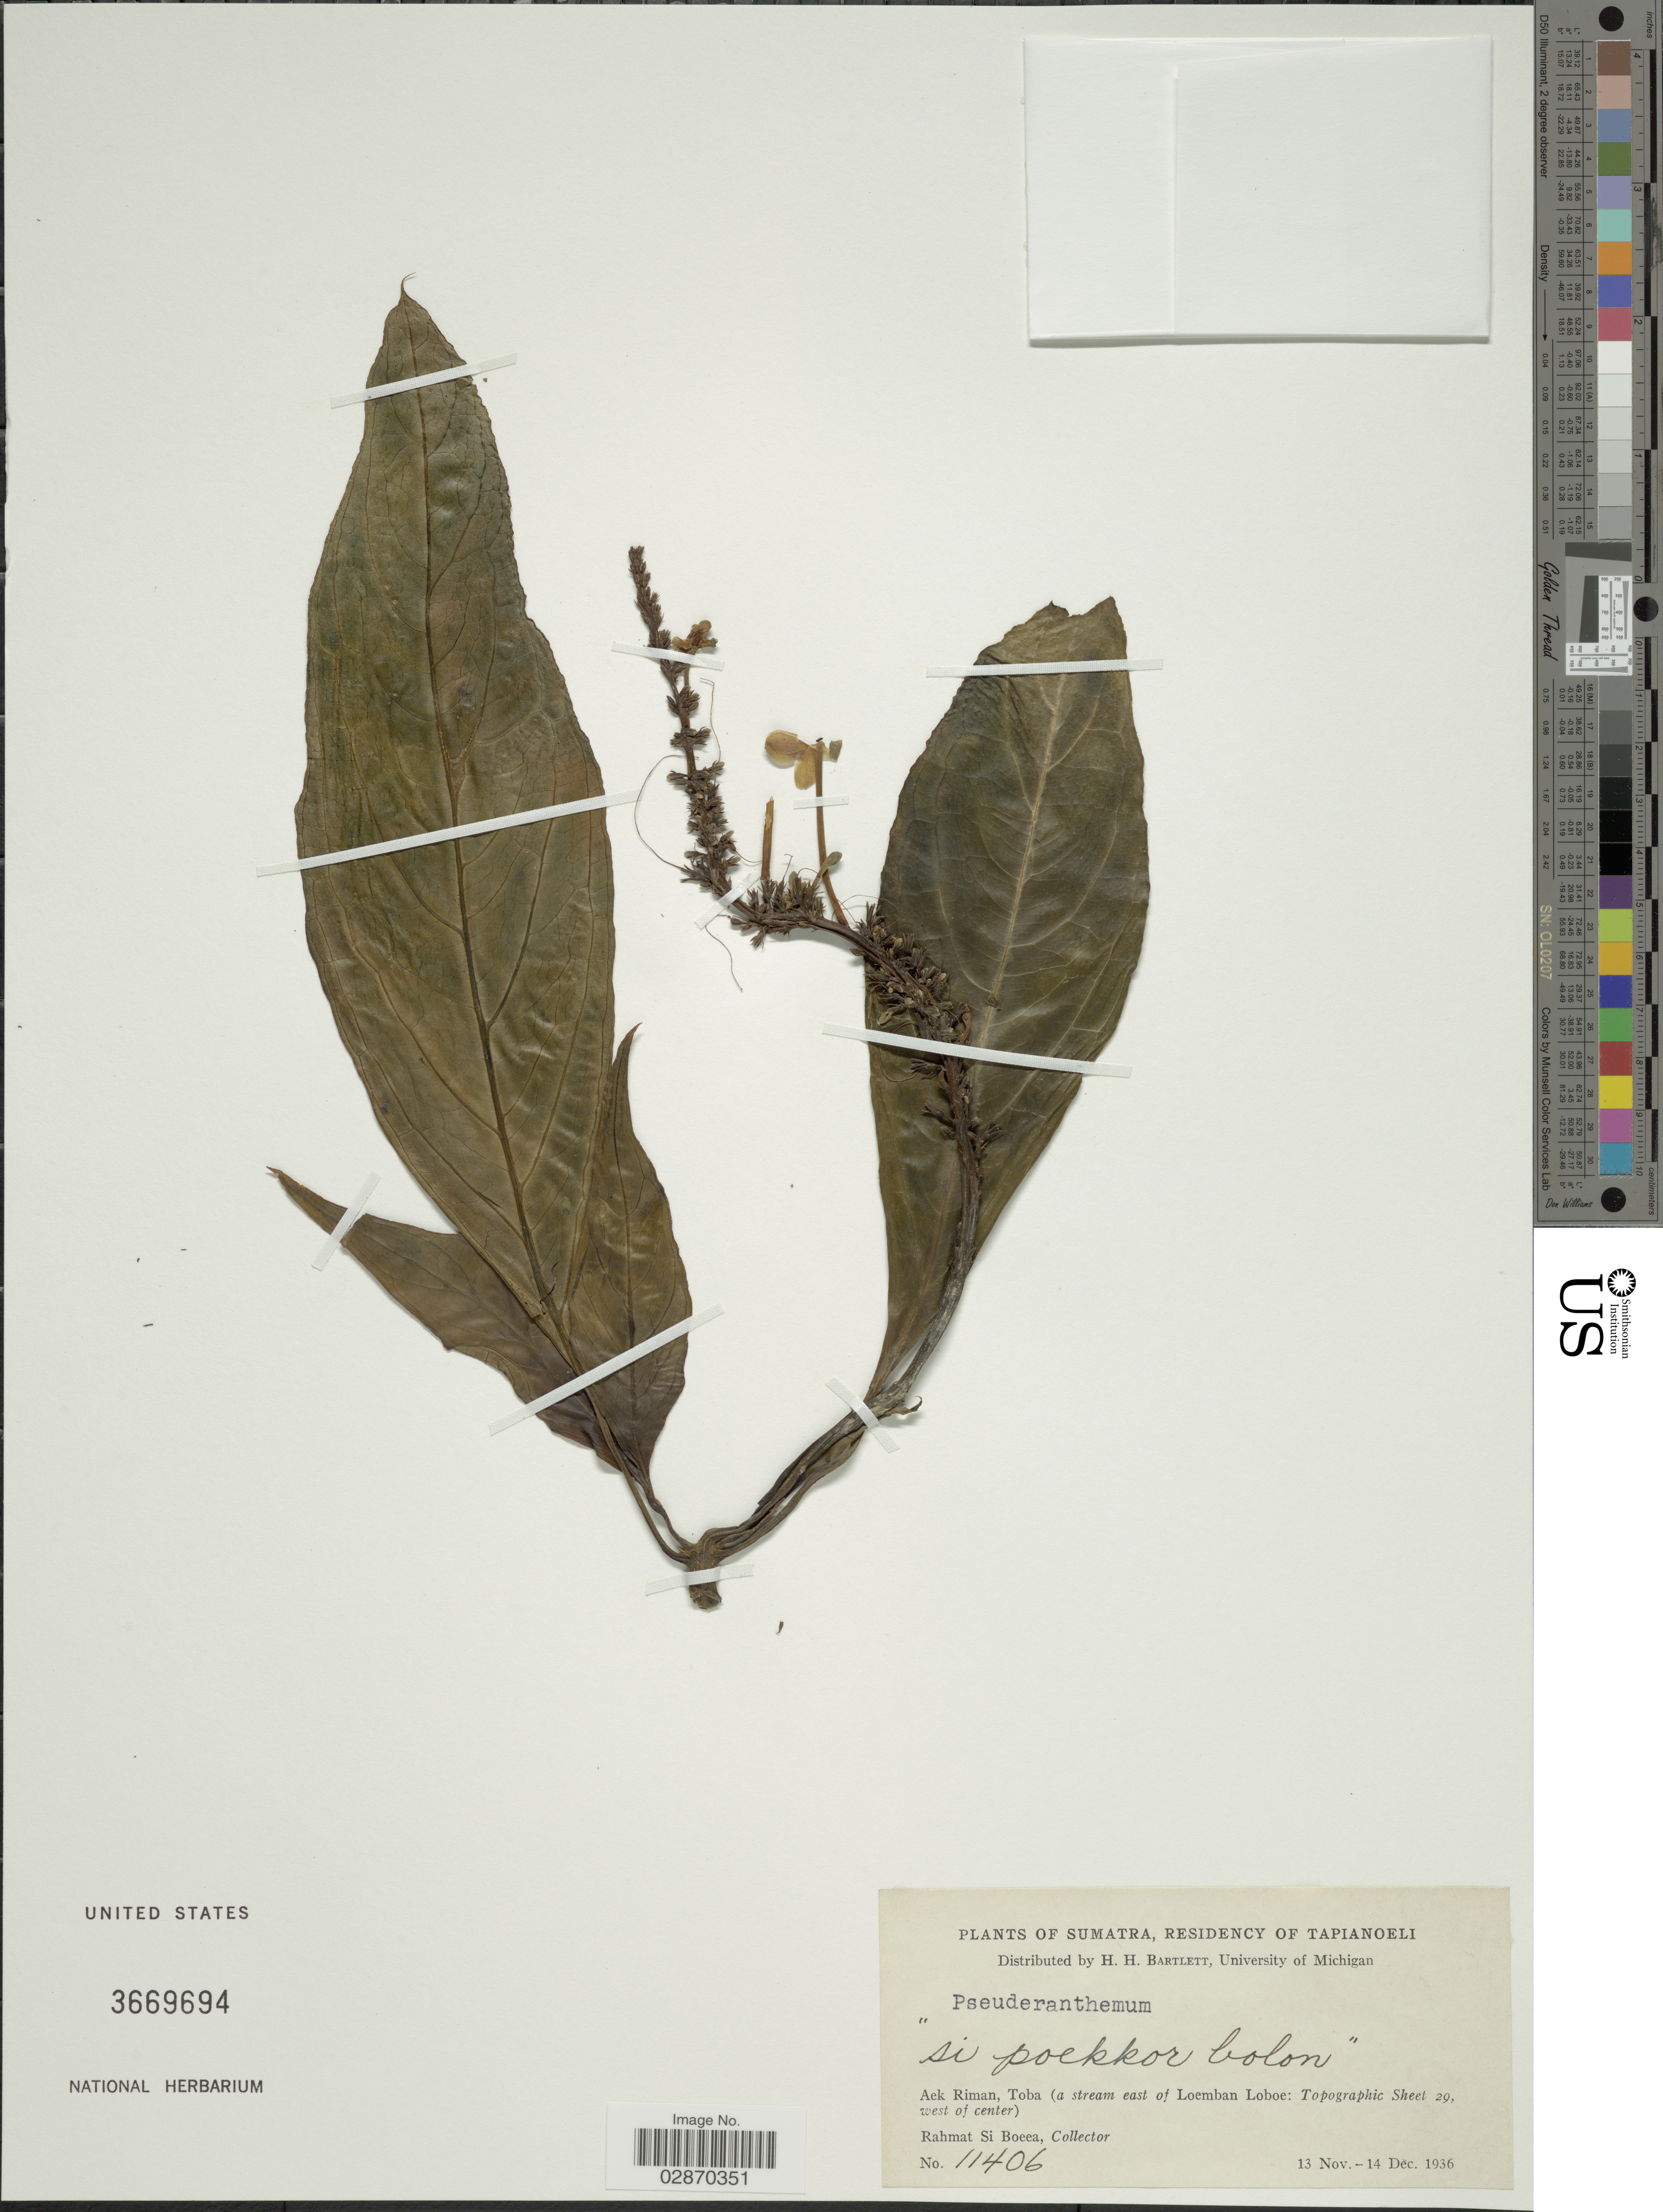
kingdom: Plantae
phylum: Tracheophyta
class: Magnoliopsida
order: Lamiales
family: Acanthaceae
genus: Pseuderanthemum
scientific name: Pseuderanthemum carruthersii var. atropurpureum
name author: (W. Bull) Fosberg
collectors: Rahmat Si Boeea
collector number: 11406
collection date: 1936-11-13/1936-12-14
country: Indonesia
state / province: Sumatra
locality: Residency of Tapianoeli. Aek Riman, Toba (a stream east of Loemban Loboe: Topographic Sheet 29, west of center).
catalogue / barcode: US 3669694